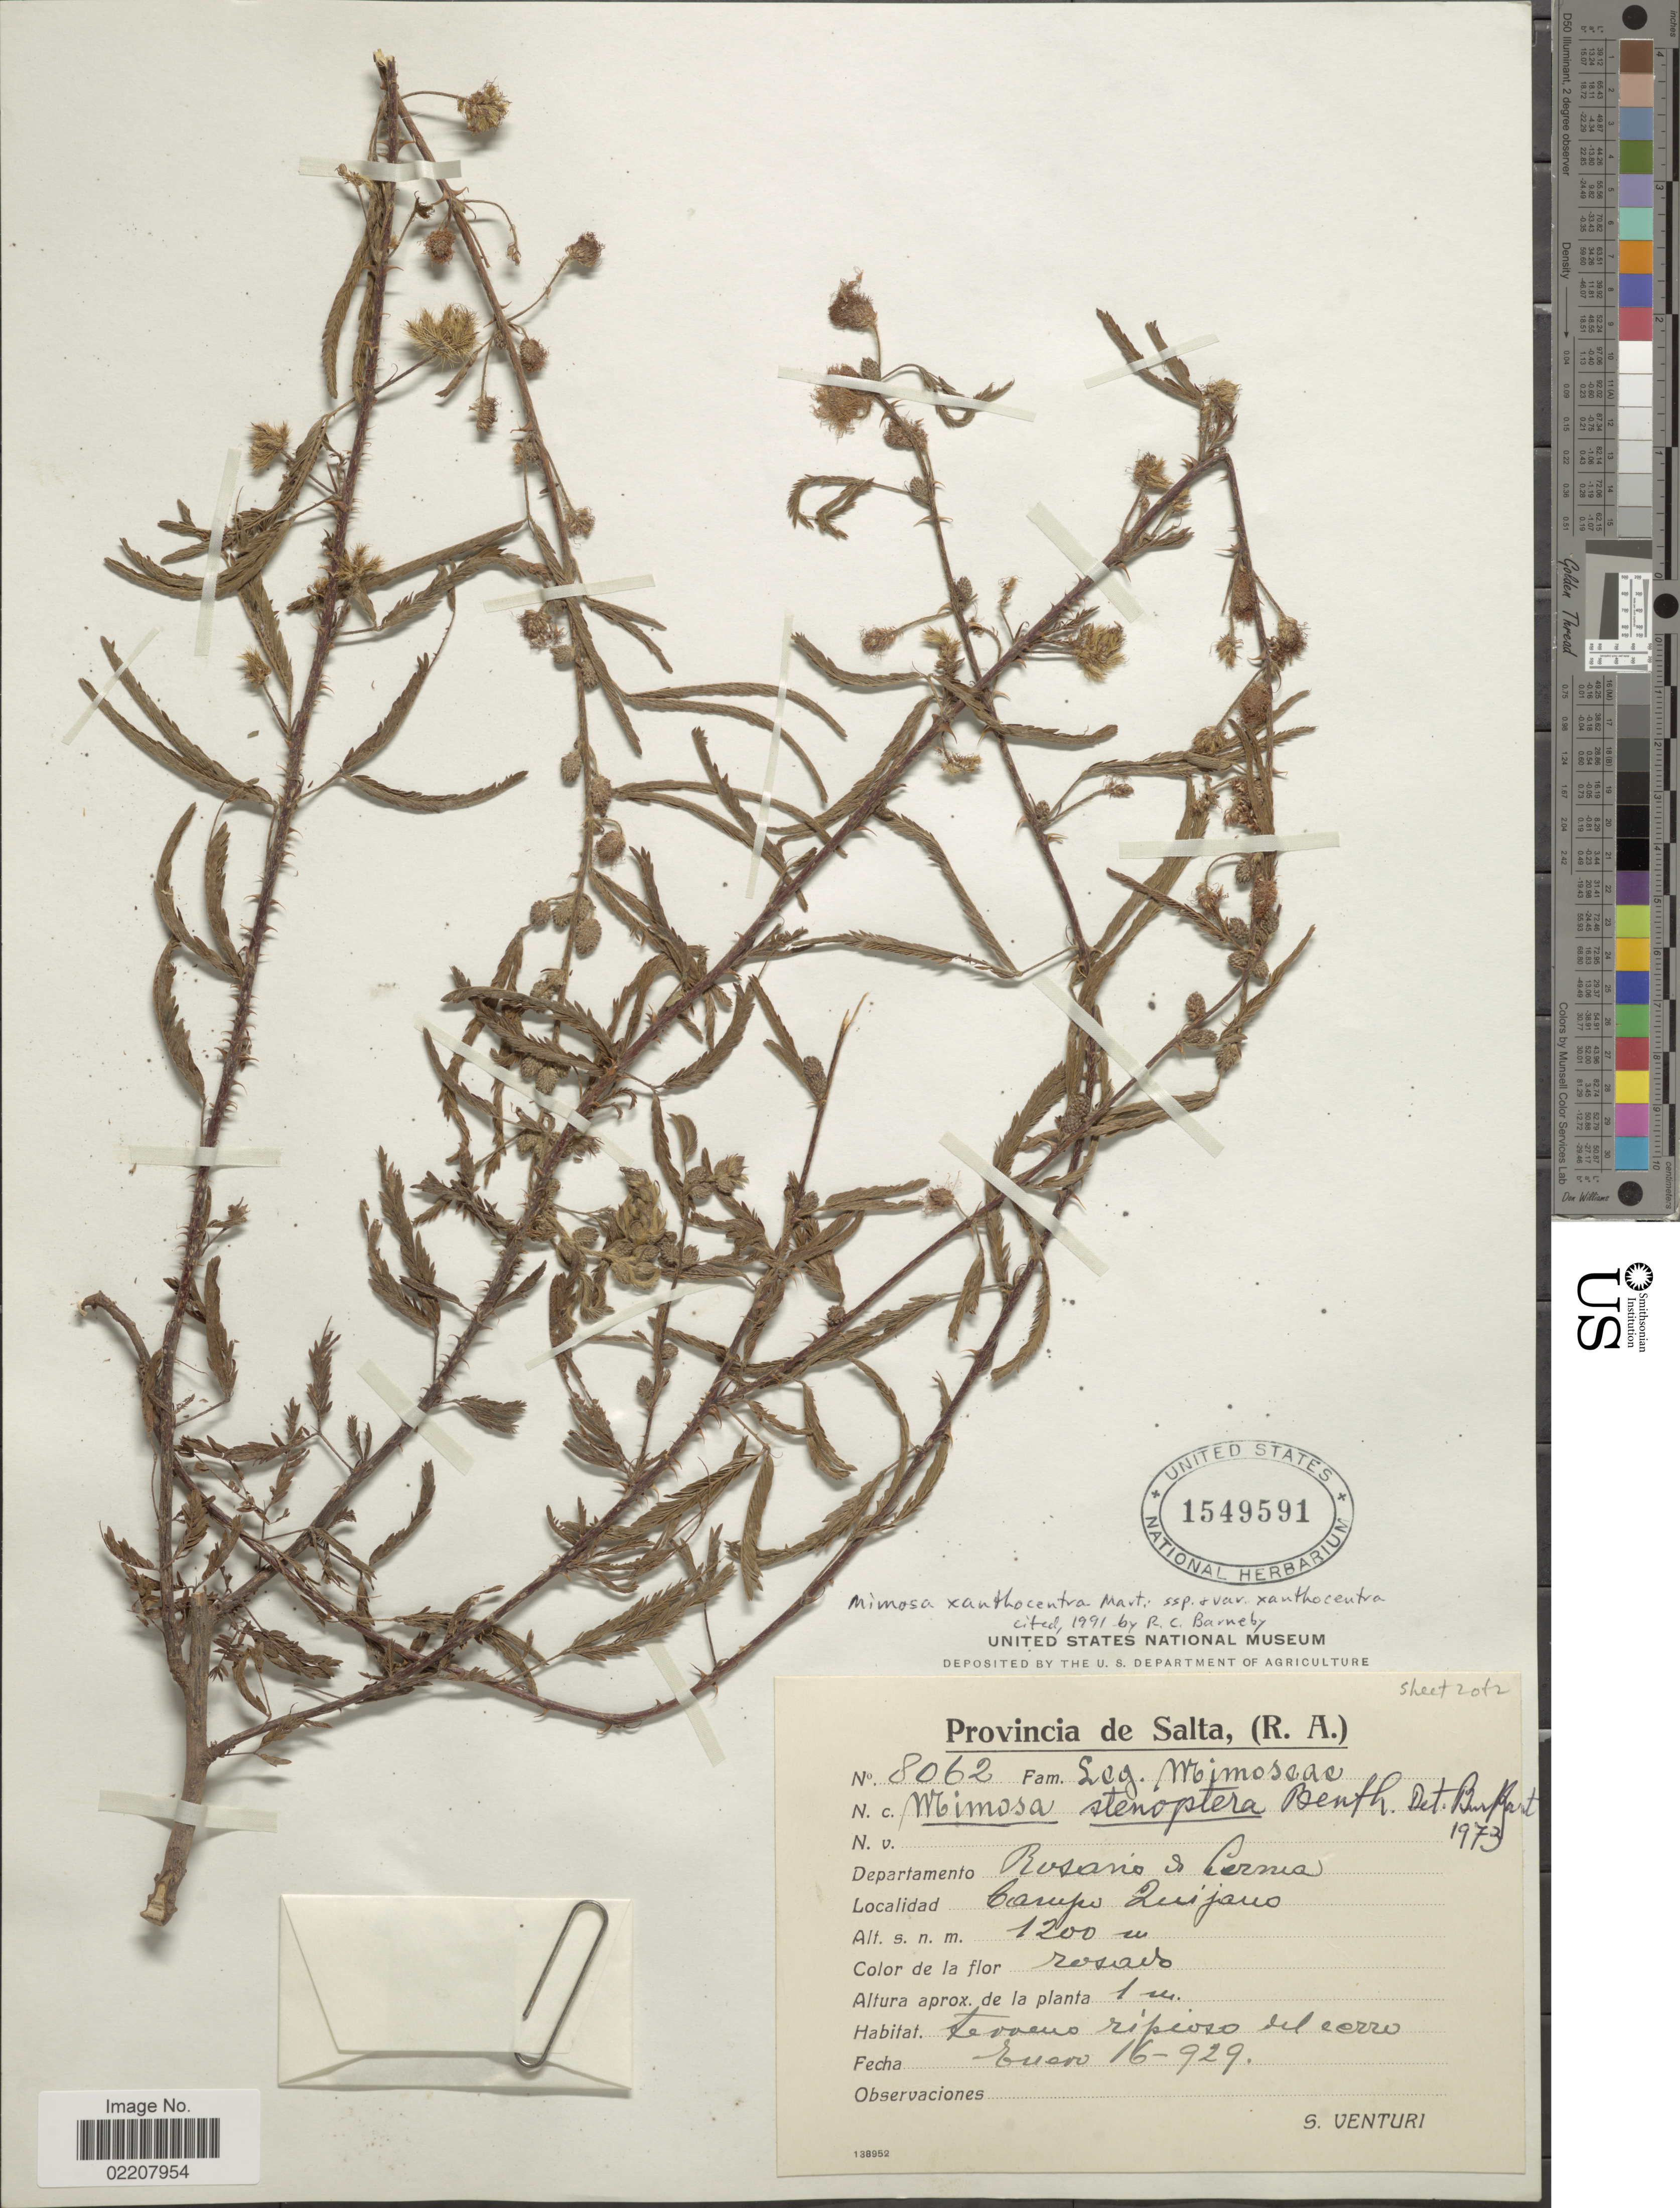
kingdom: Plantae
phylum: Tracheophyta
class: Magnoliopsida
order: Fabales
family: Fabaceae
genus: Mimosa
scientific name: Mimosa xanthocentra subsp. xanthocentra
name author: Mart.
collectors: S. Venturi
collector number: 8062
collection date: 1929-01-16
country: Argentina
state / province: Salta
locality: (R.A.), Departamento Rosario de Lerma, Campo Quijano.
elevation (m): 1200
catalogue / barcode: US 1549591